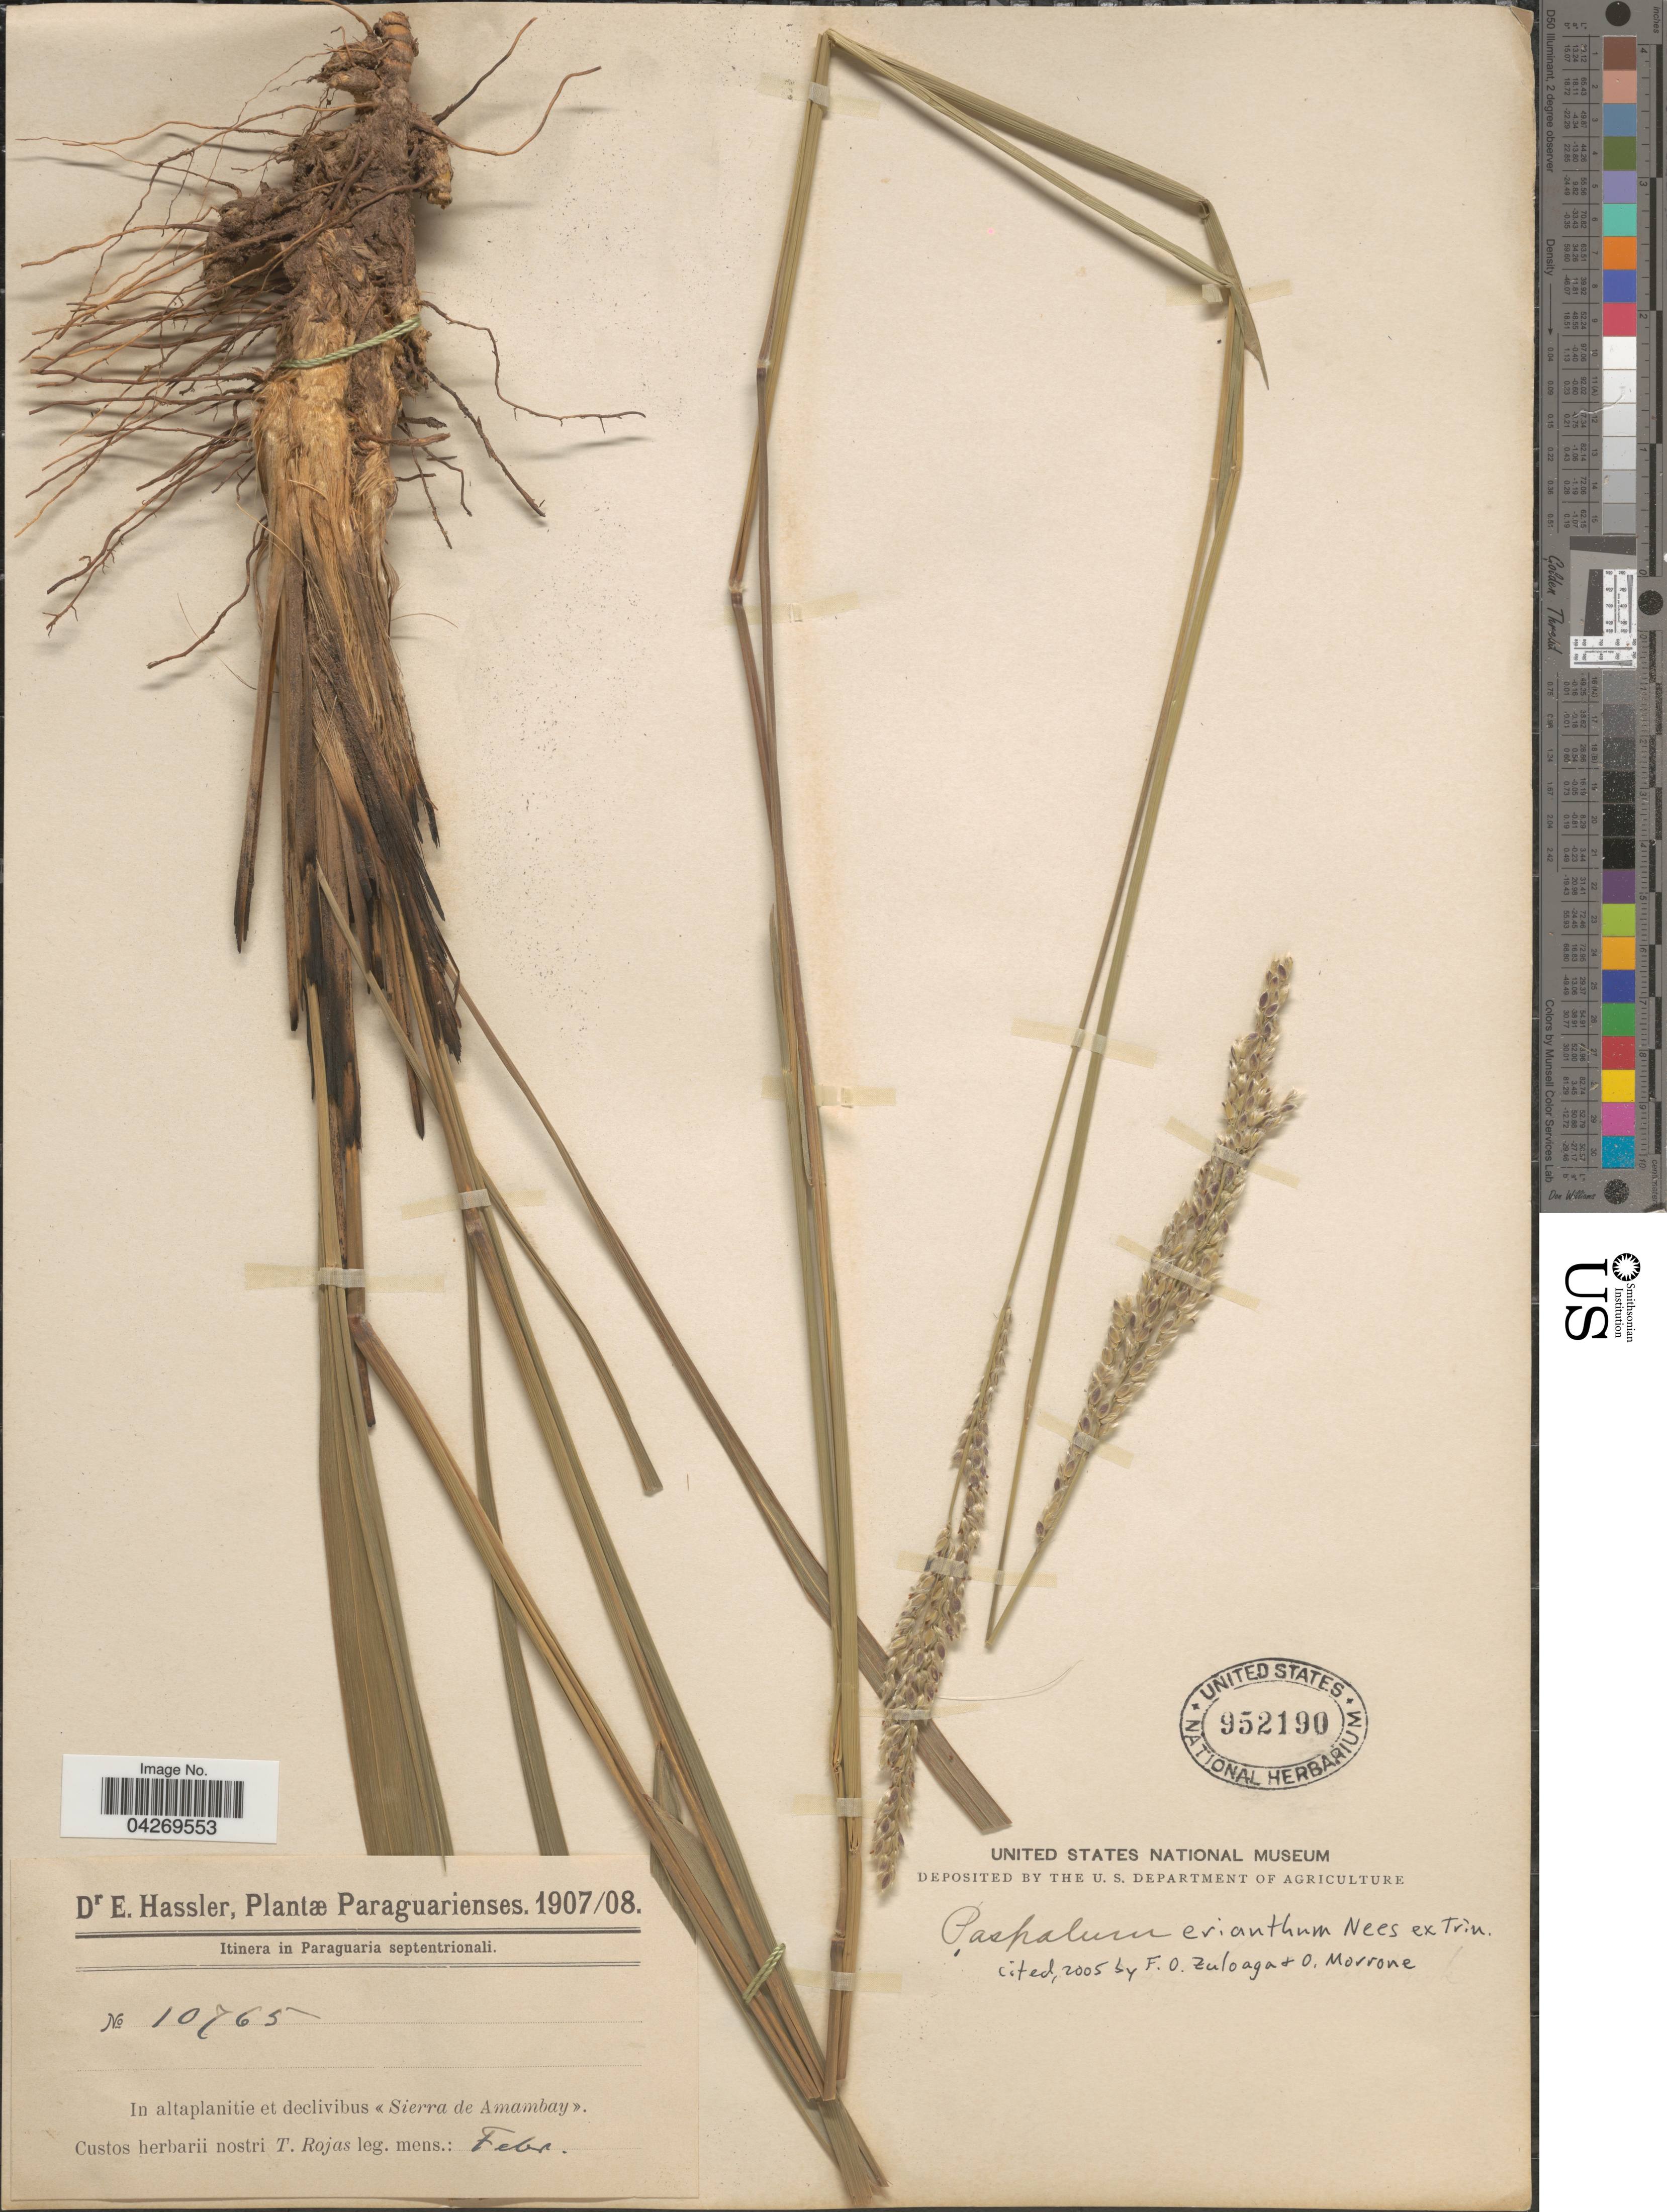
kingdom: Plantae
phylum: Tracheophyta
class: Liliopsida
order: Poales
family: Poaceae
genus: Paspalum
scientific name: Paspalum erianthum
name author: Nees ex Trin.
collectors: T. Rojas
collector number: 10765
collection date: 1907-02/1908-02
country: Paraguay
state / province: Amambay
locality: Itinera in Paraguaria septentrionali. In altaplanitie et declivibus <Sierra de Amambay>.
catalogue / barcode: US 952190